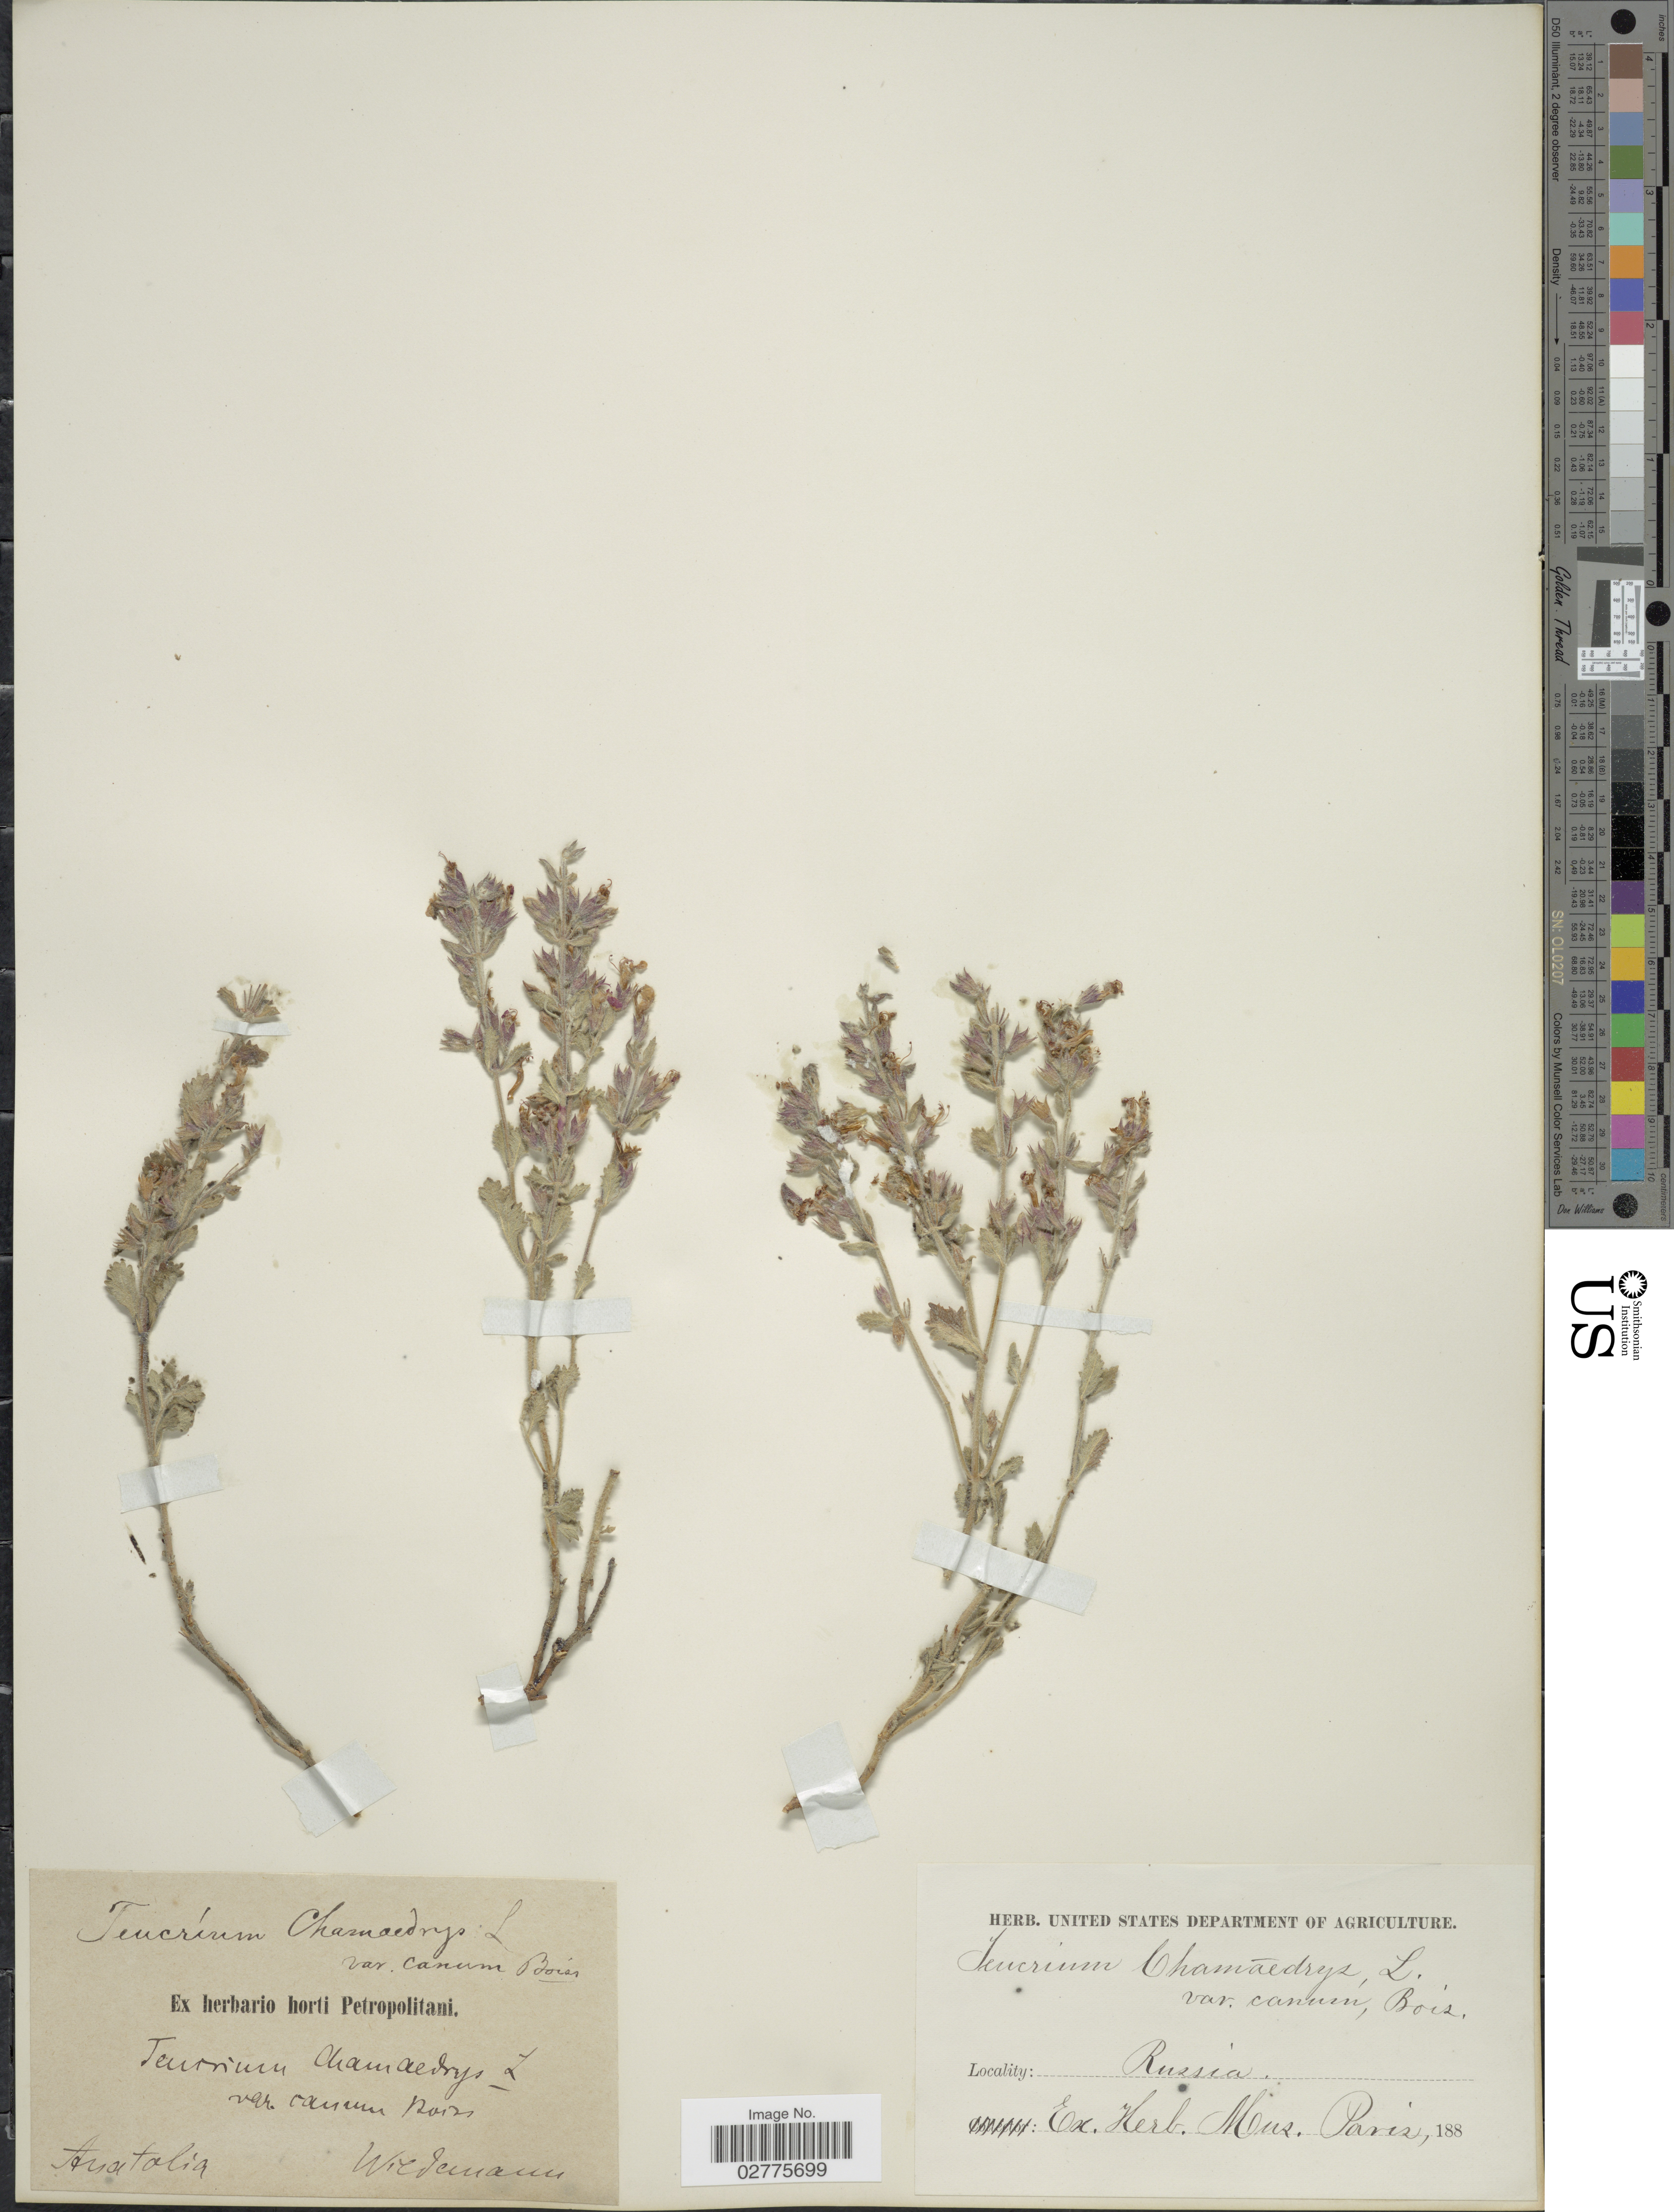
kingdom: Plantae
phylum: Tracheophyta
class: Magnoliopsida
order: Lamiales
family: Lamiaceae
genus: Teucrium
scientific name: Teucrium chamaedrys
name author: L.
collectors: -. Wiedermann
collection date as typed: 188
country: Turkey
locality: Anatolia.